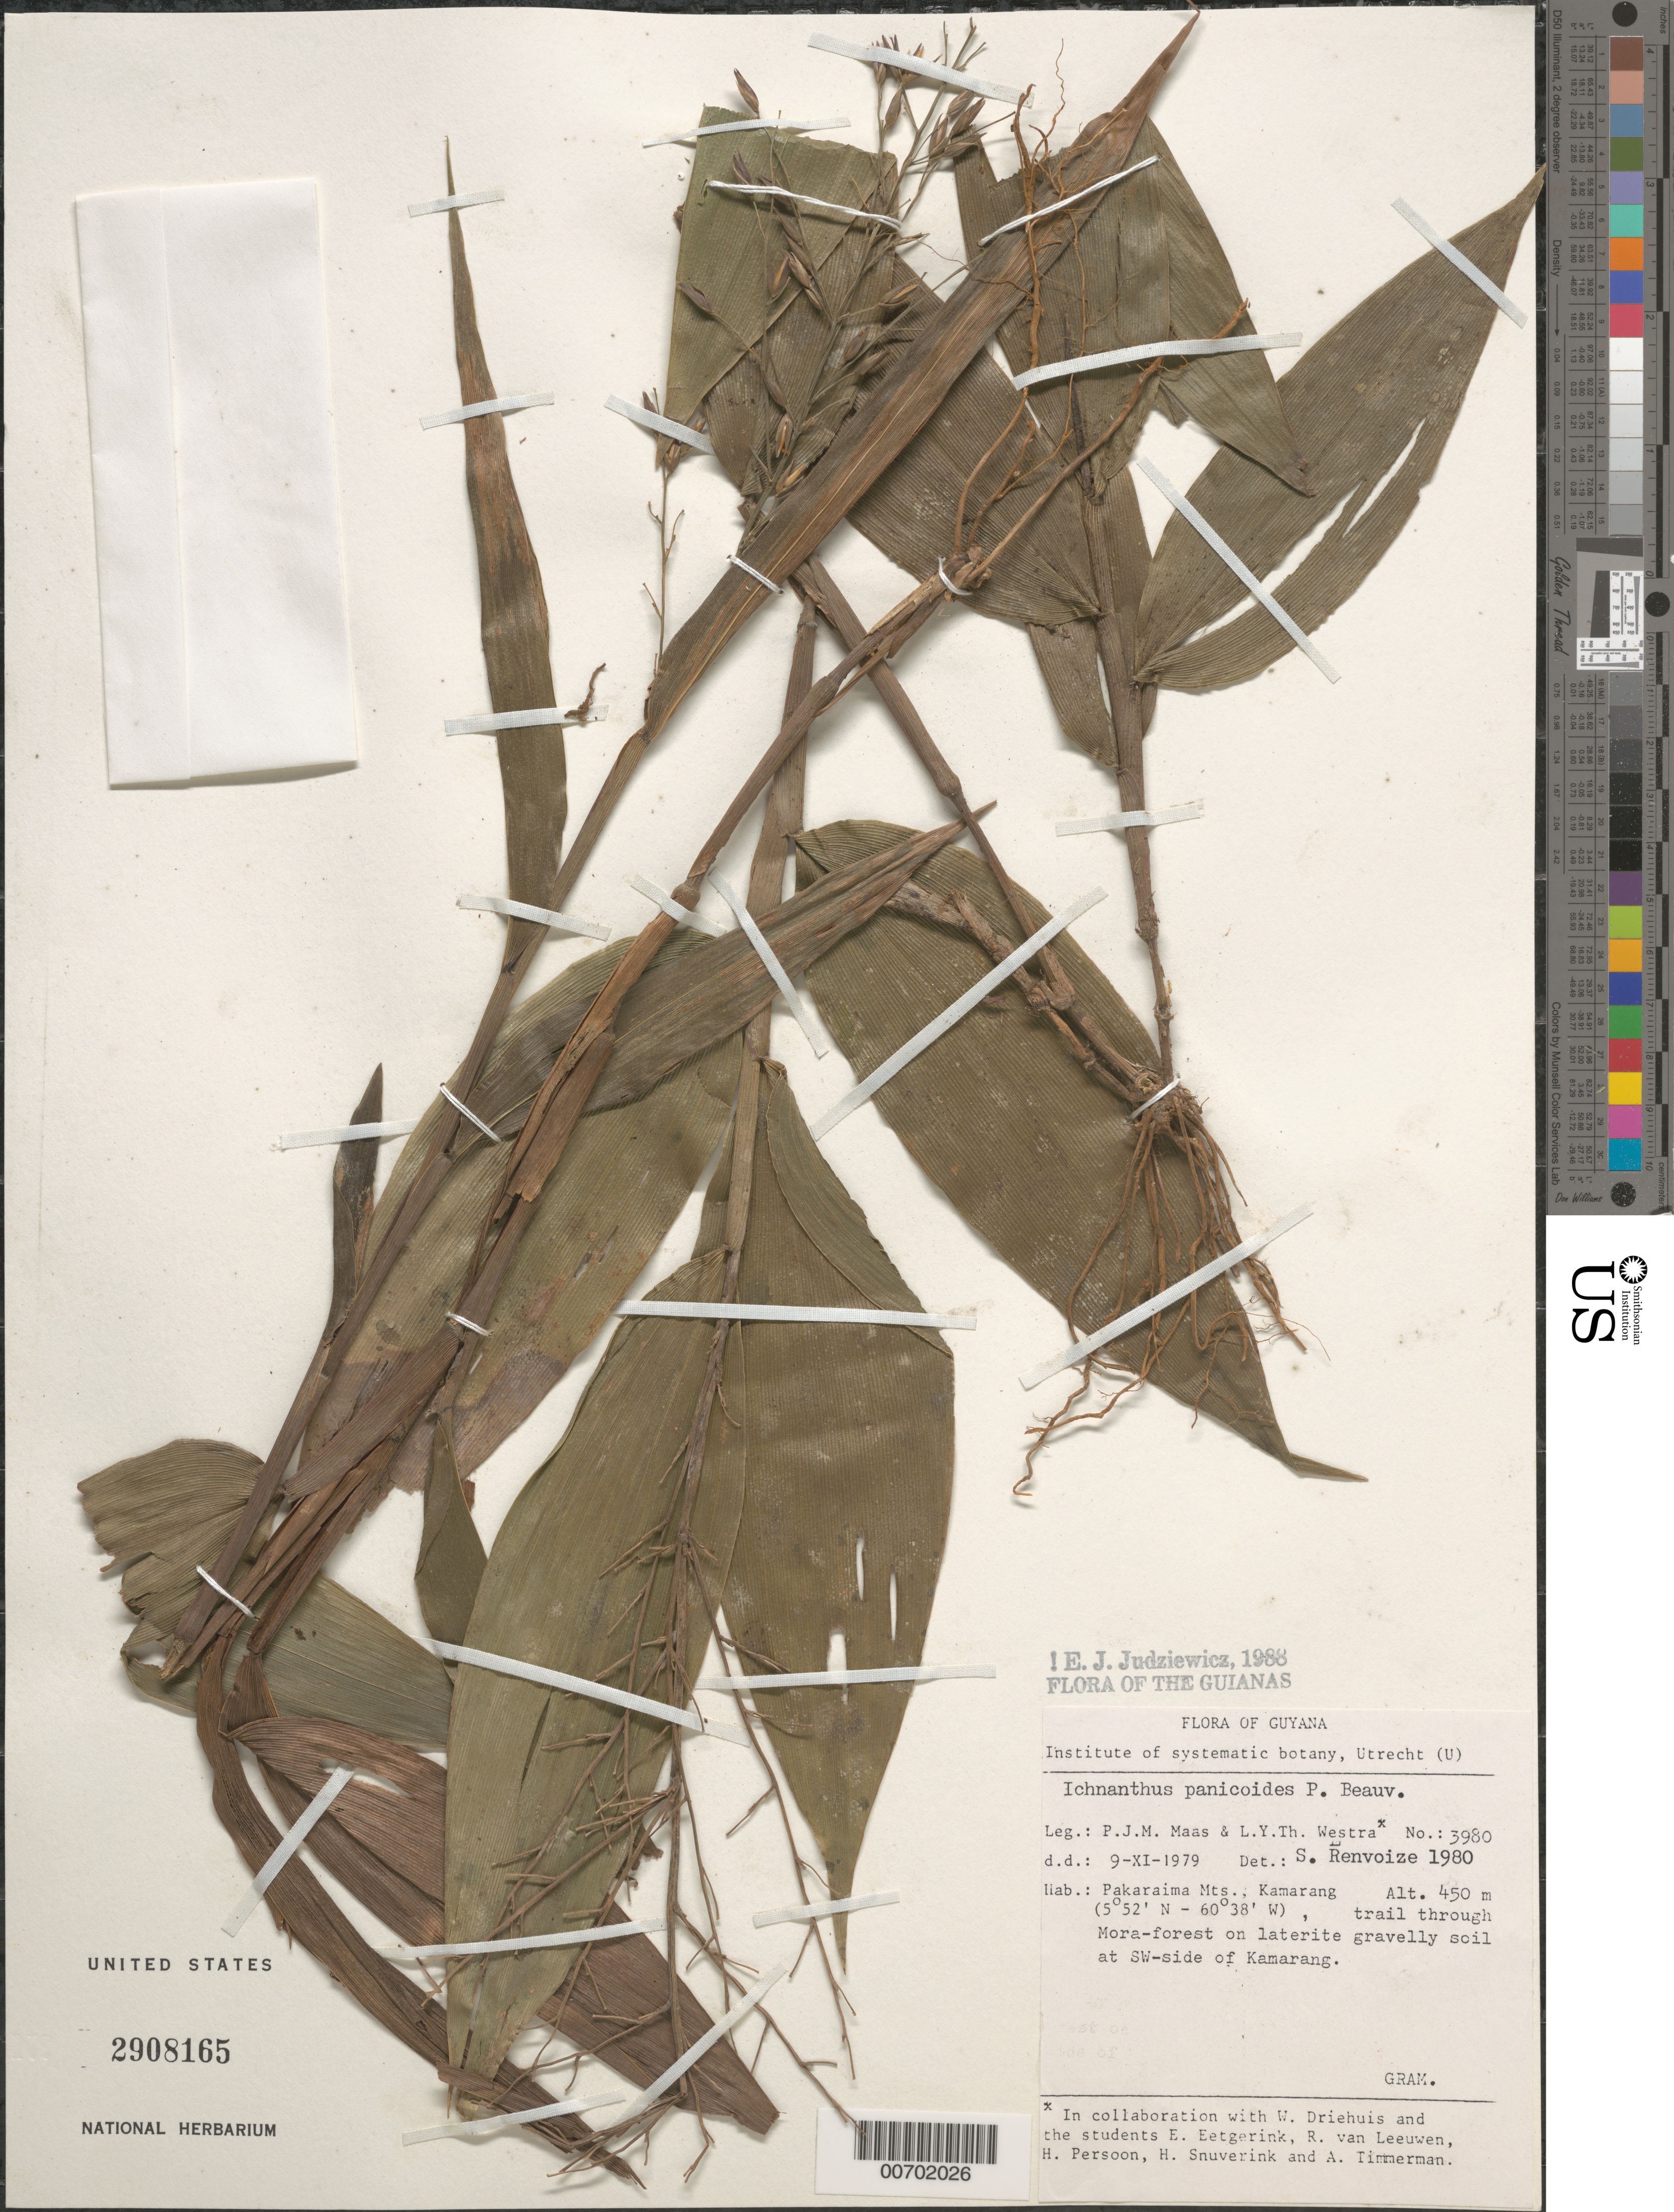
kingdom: Plantae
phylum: Tracheophyta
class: Liliopsida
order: Poales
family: Poaceae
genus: Ichnanthus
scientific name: Ichnanthus panicoides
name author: P. Beauv.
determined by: Renvoize, S. A.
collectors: P. Maas, L. Y. T. Westra & W. Driehuis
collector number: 3980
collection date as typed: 9-Sep-79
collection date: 1979-09-09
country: Guyana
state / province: Cuyuni-Mazaruni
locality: Pakaraima Mts., Kamarang, SW side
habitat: Mora forest on laterite gravelly soil.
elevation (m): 450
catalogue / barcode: US 2908165